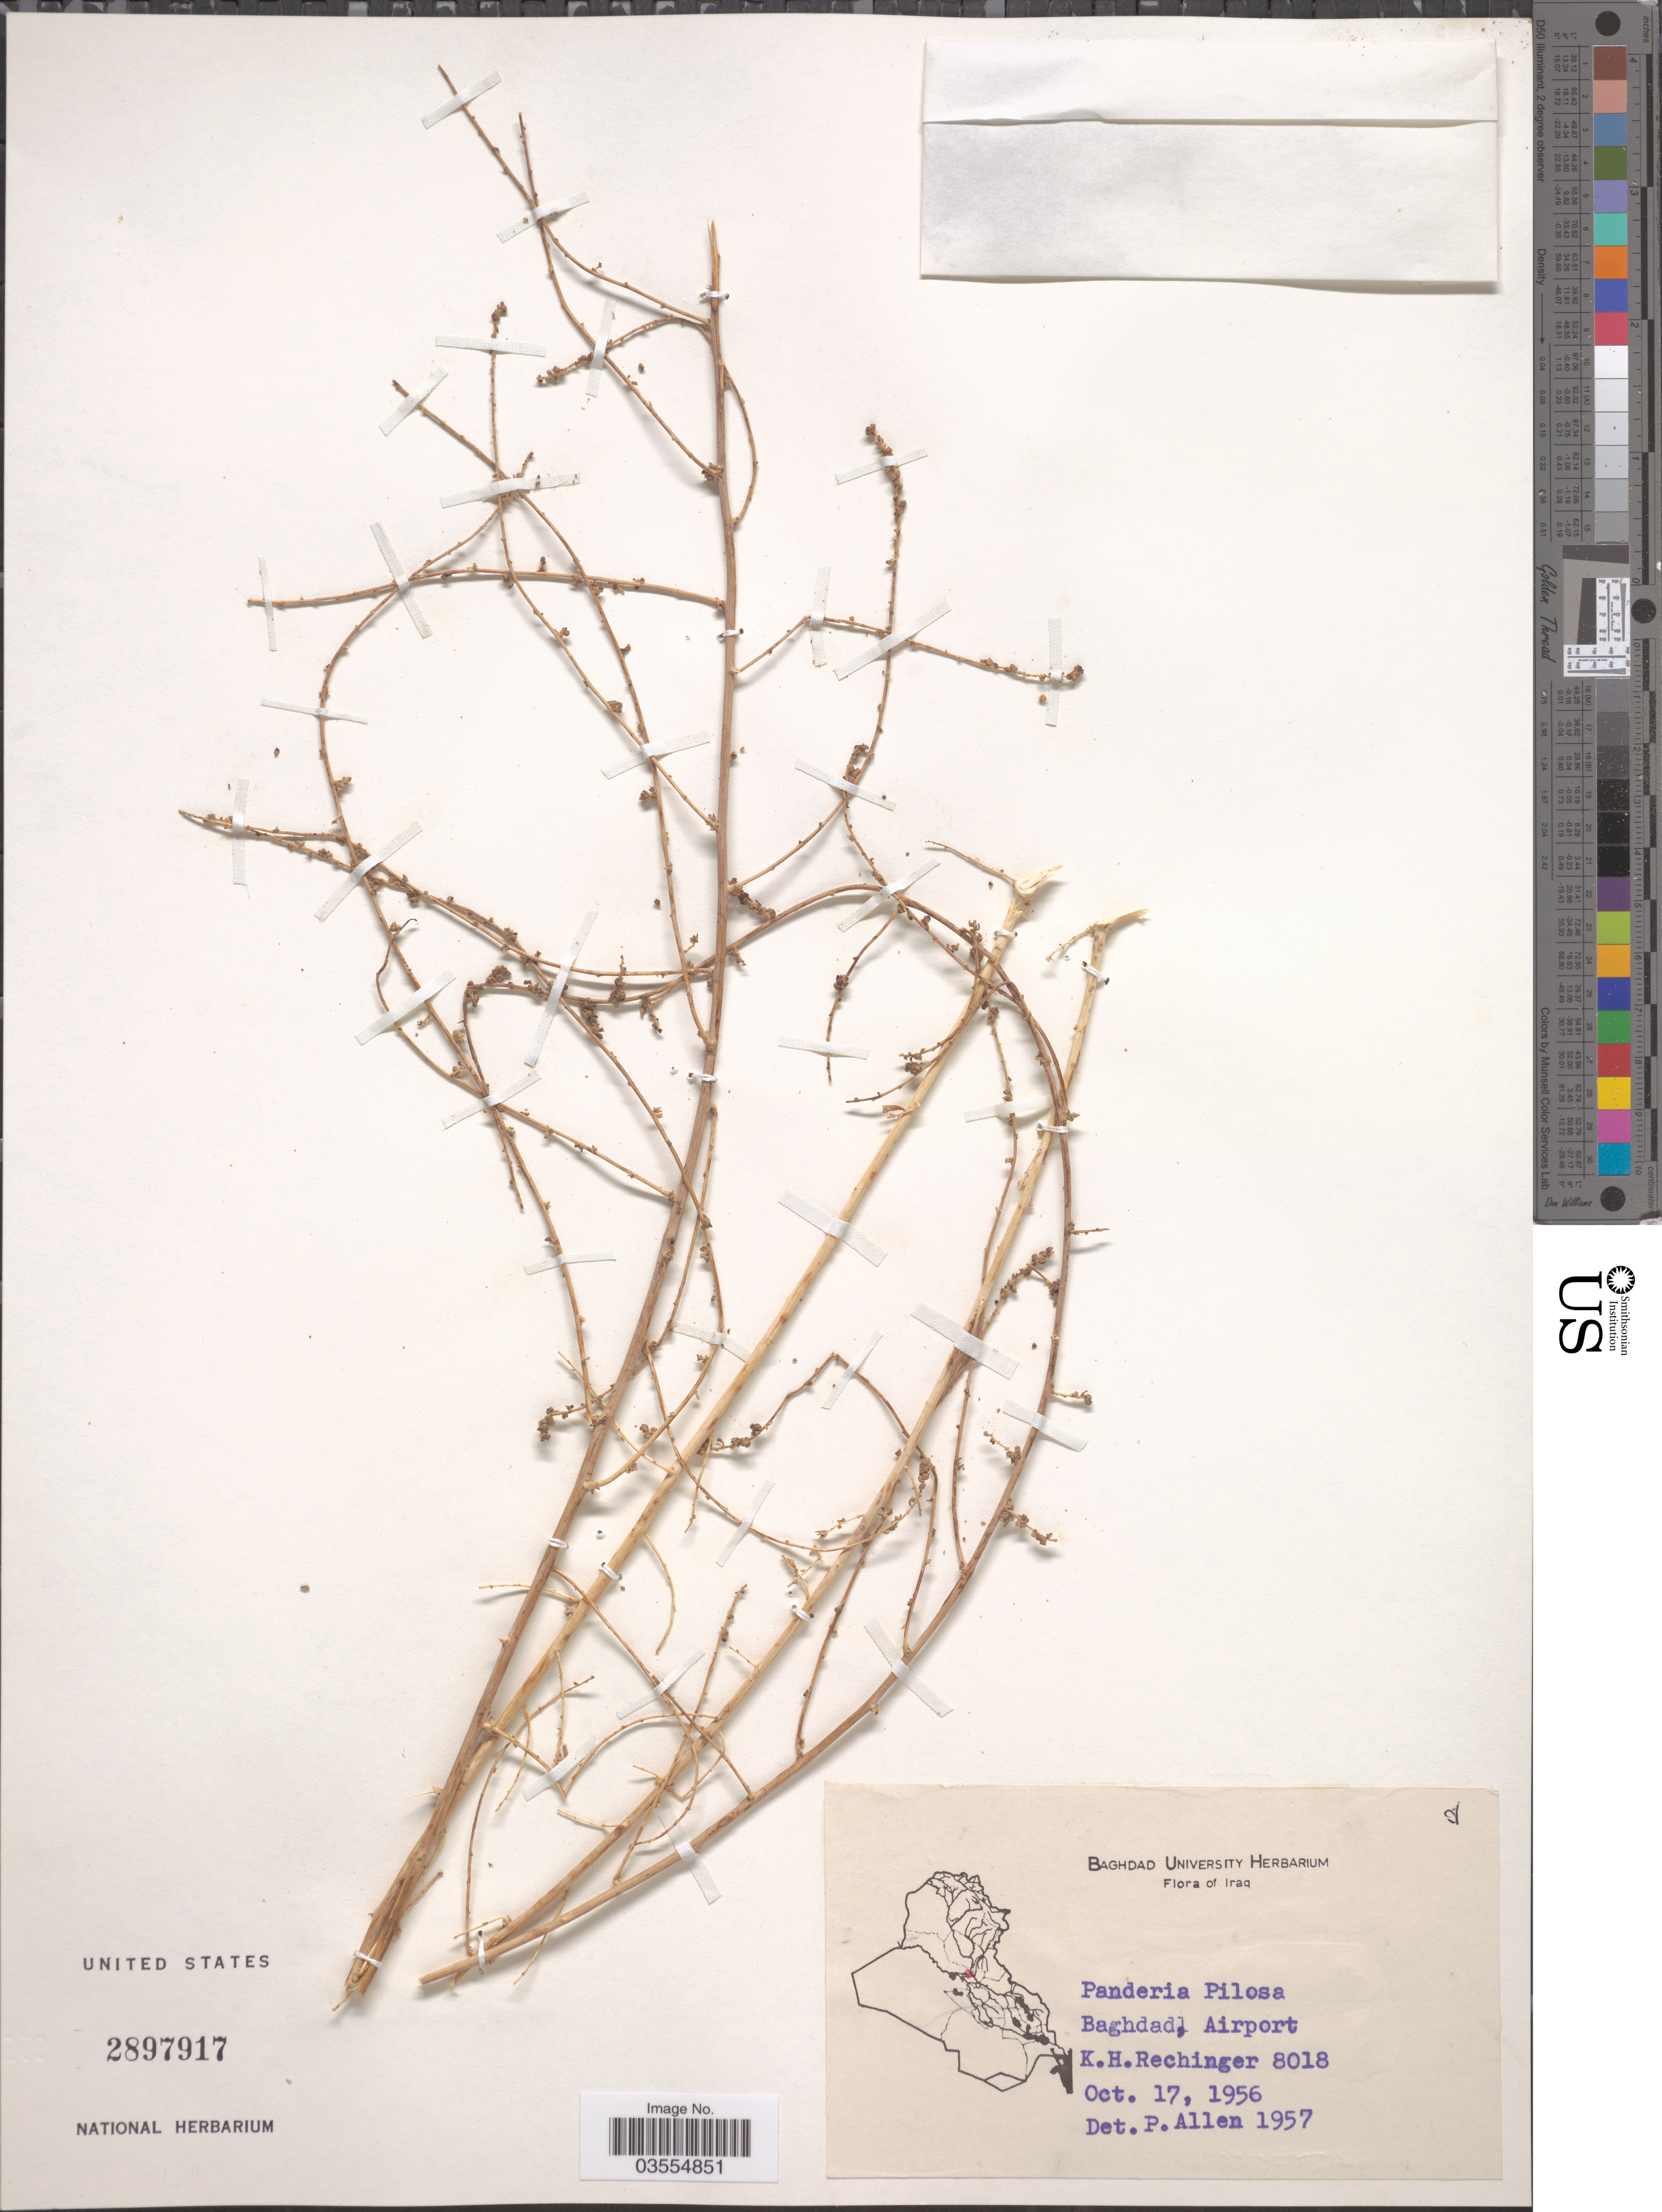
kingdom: Plantae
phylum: Tracheophyta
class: Magnoliopsida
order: Caryophyllales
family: Amaranthaceae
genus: Bassia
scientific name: Bassia pilosa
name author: (Fisch. & C.A. Mey.) Freitag & G. Kadereit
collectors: K. H. Rechinger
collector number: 8018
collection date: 1956-10-17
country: Iraq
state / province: Baghdad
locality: Baghdad Airport.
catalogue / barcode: US 2897917